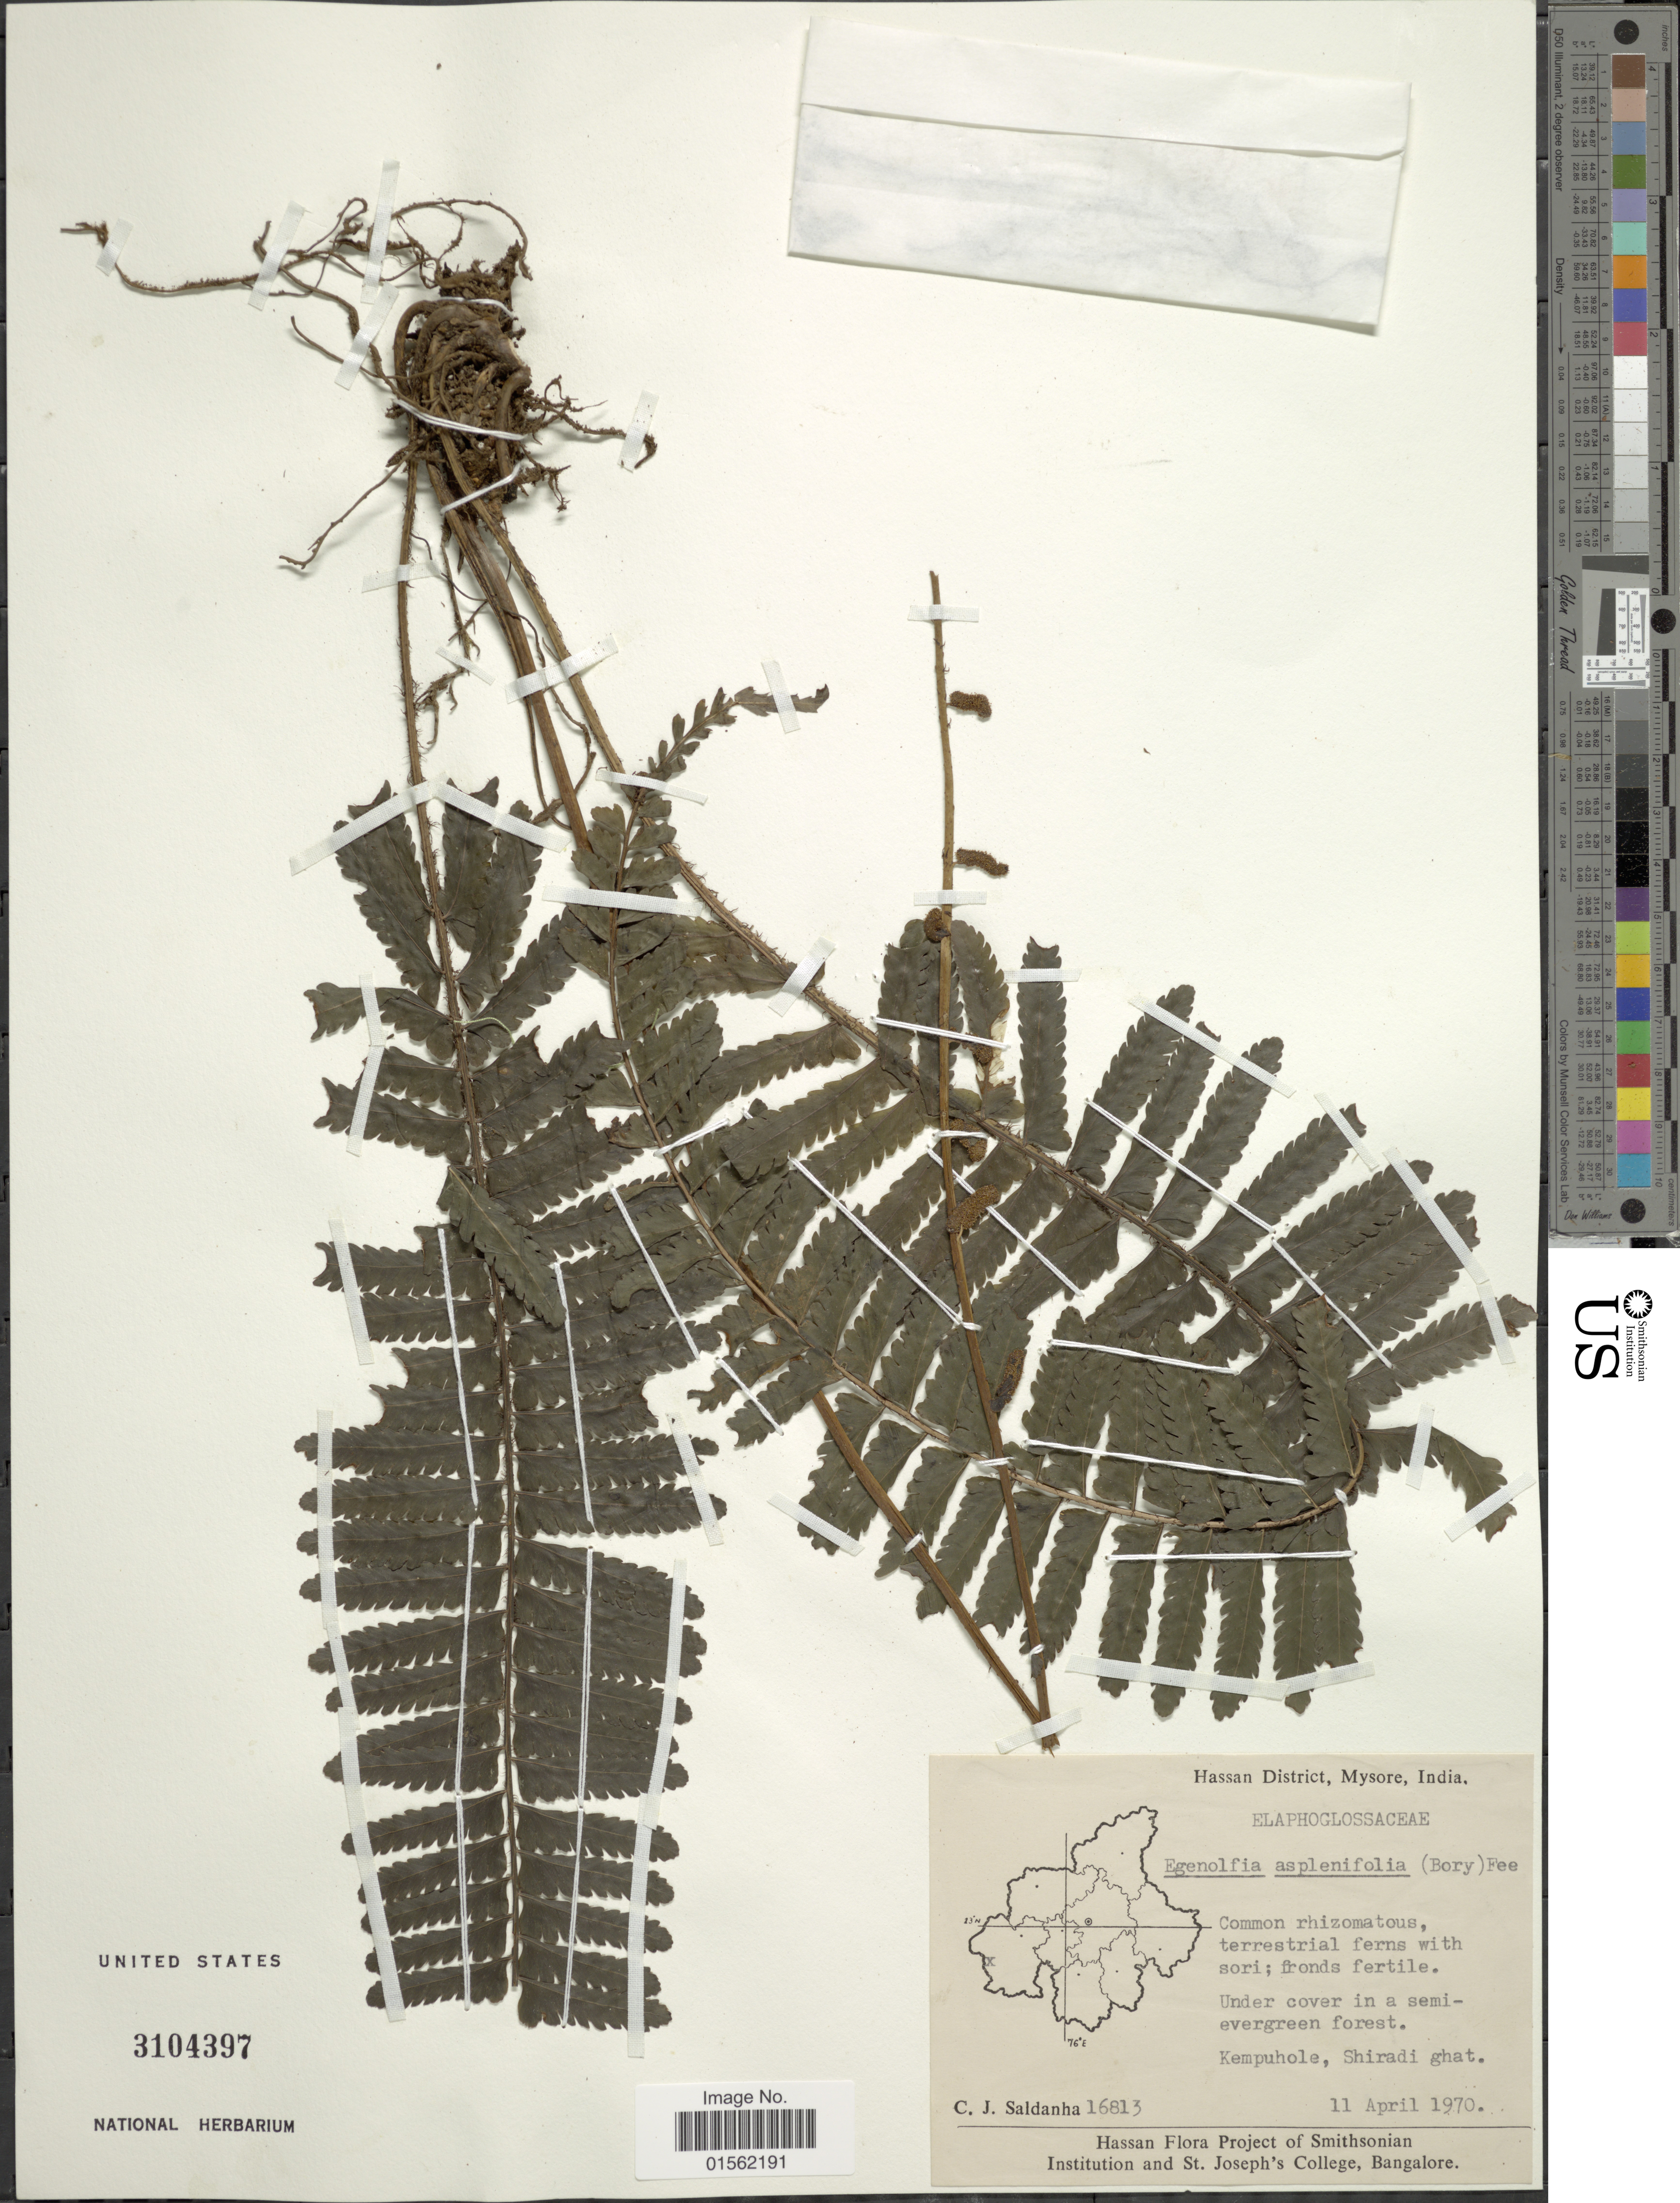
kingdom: Plantae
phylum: Tracheophyta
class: Polypodiopsida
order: Polypodiales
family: Dryopteridaceae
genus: Bolbitis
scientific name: Bolbitis appendiculata var. appendiculata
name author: (Willd.) K. Iwats.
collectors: C. J. Saldanha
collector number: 16813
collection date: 1970-04-11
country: India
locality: Hassan District, Mysore, India, Kempuhole, Shiradi ghat.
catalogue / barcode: US 3104397